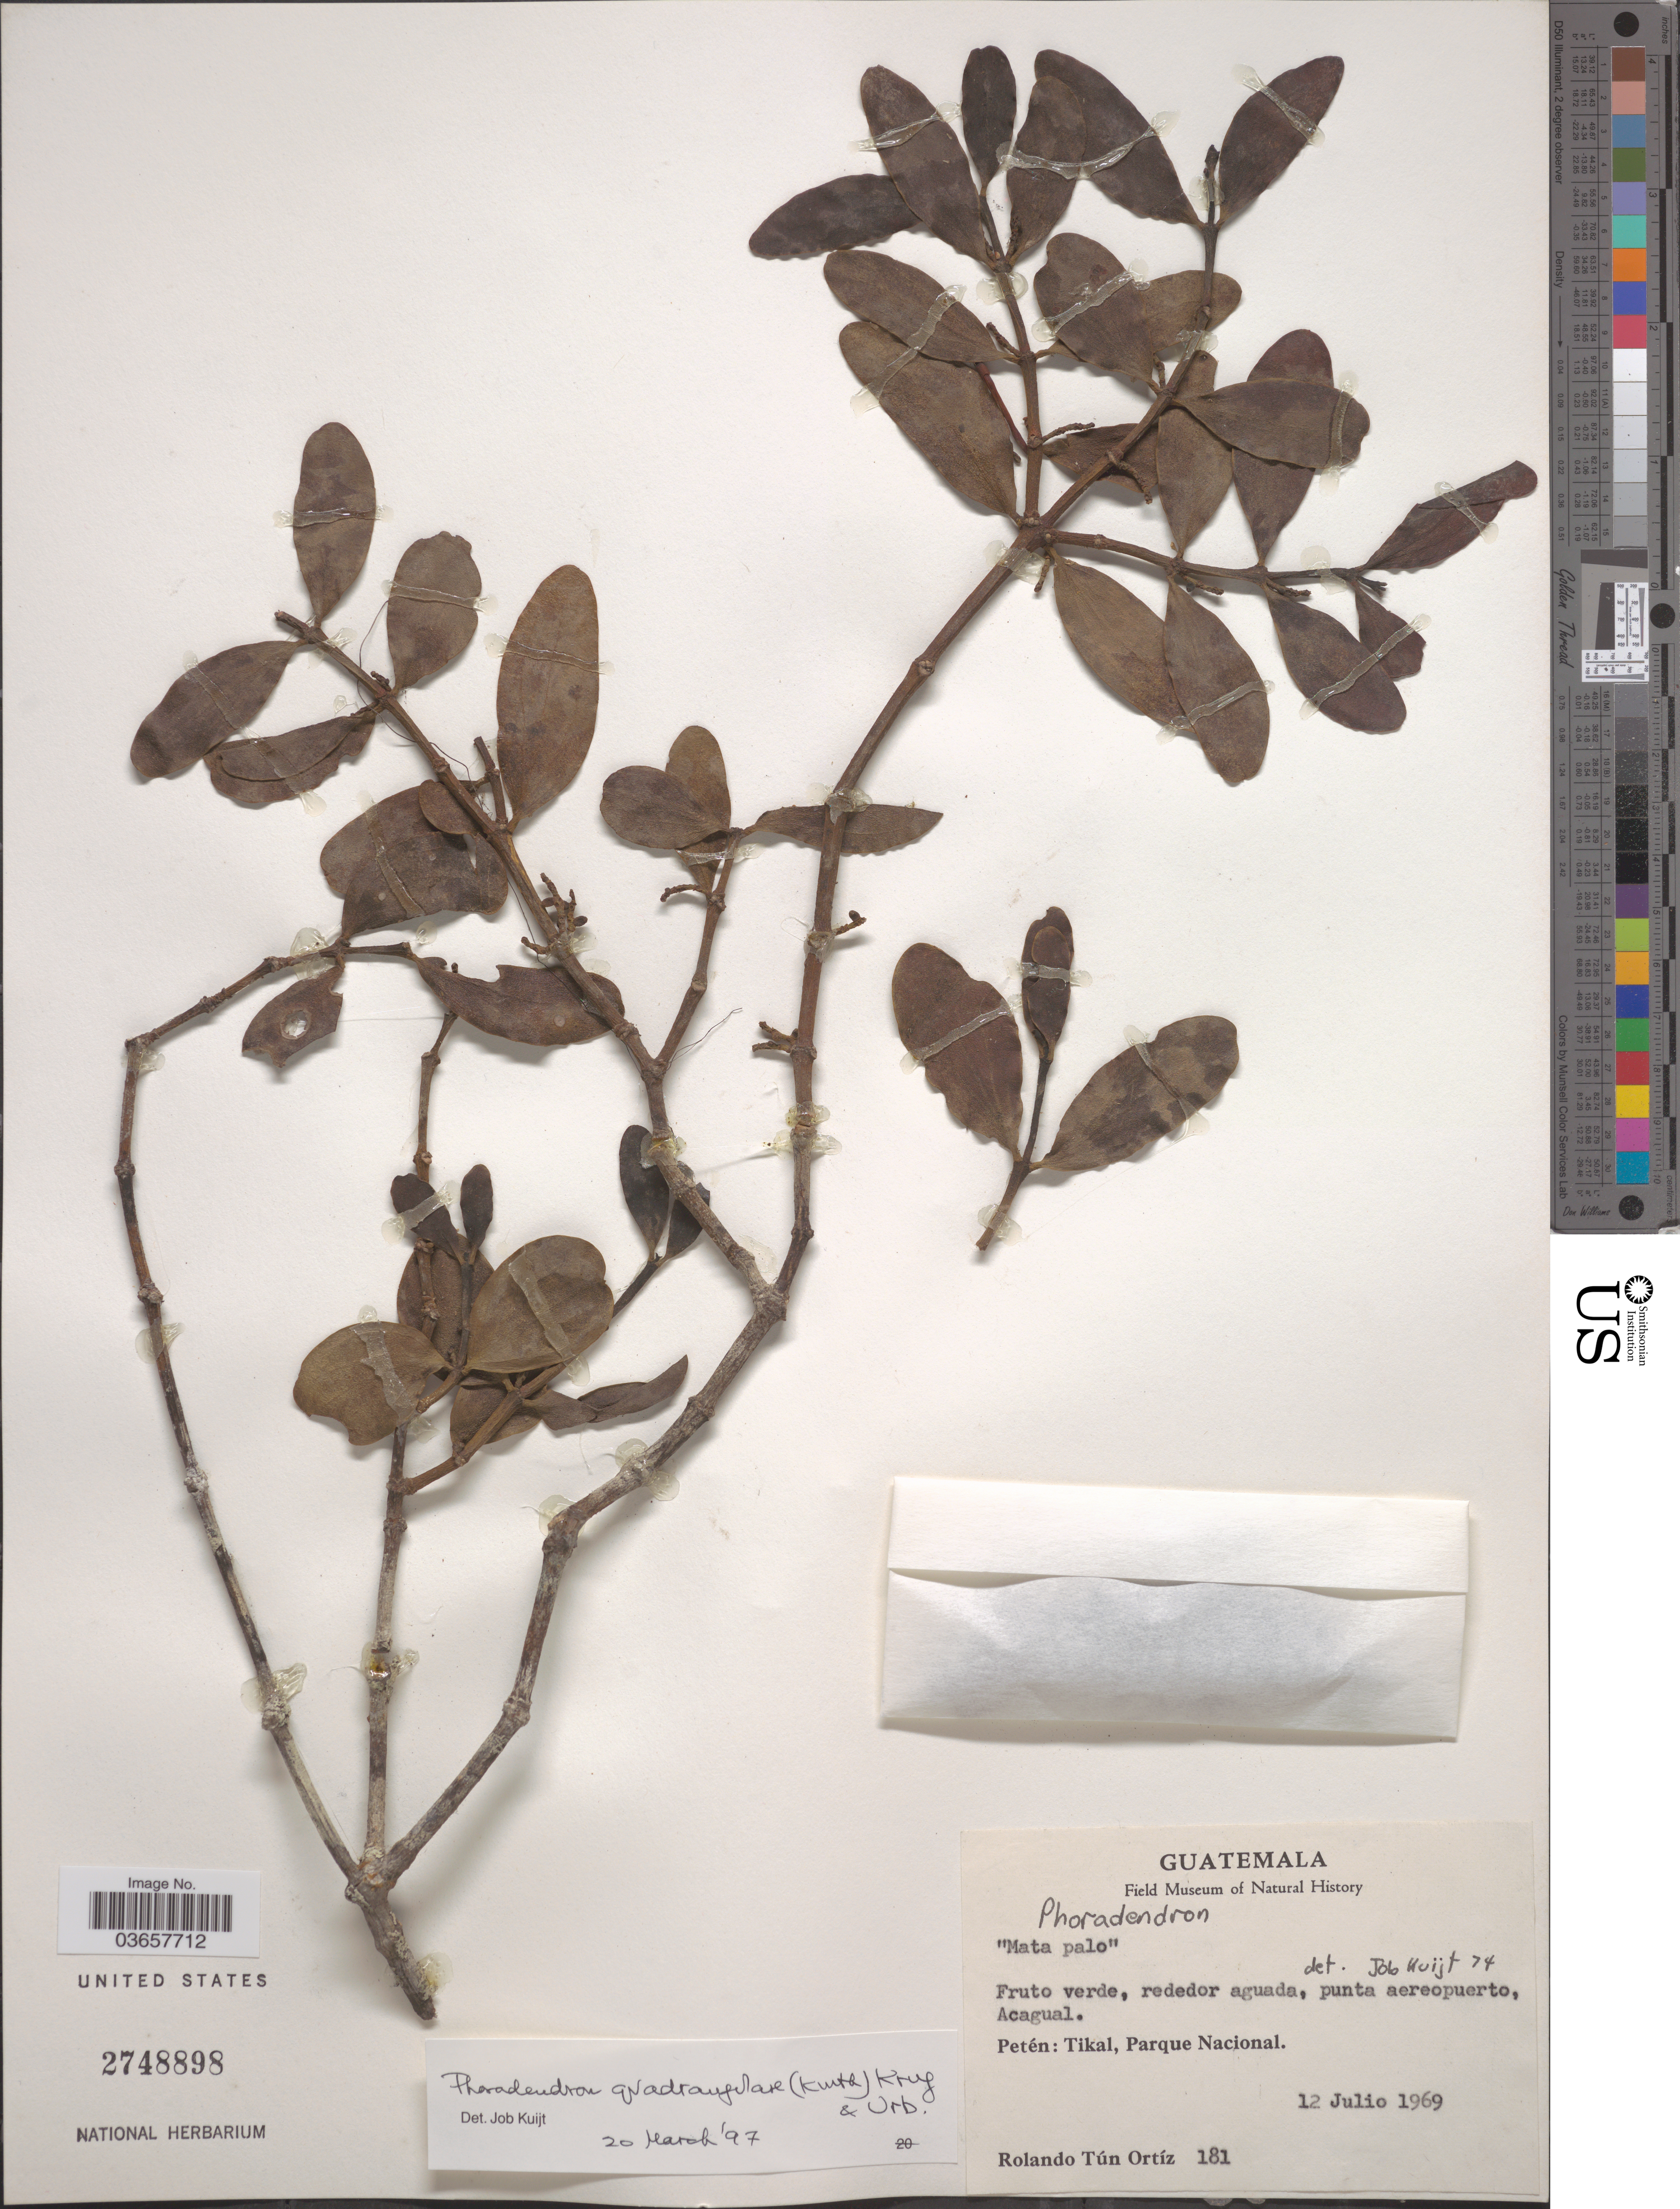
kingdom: Plantae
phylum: Tracheophyta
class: Magnoliopsida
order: Santalales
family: Viscaceae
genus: Phoradendron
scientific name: Phoradendron quadrangulare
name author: (Kunth) Griseb.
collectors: R. Ortiz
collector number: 181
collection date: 1969-07-12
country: Guatemala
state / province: El Petén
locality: Punta areopuerto, Acagual. Petén: Tikal, Parque Nacional.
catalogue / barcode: US 2748898